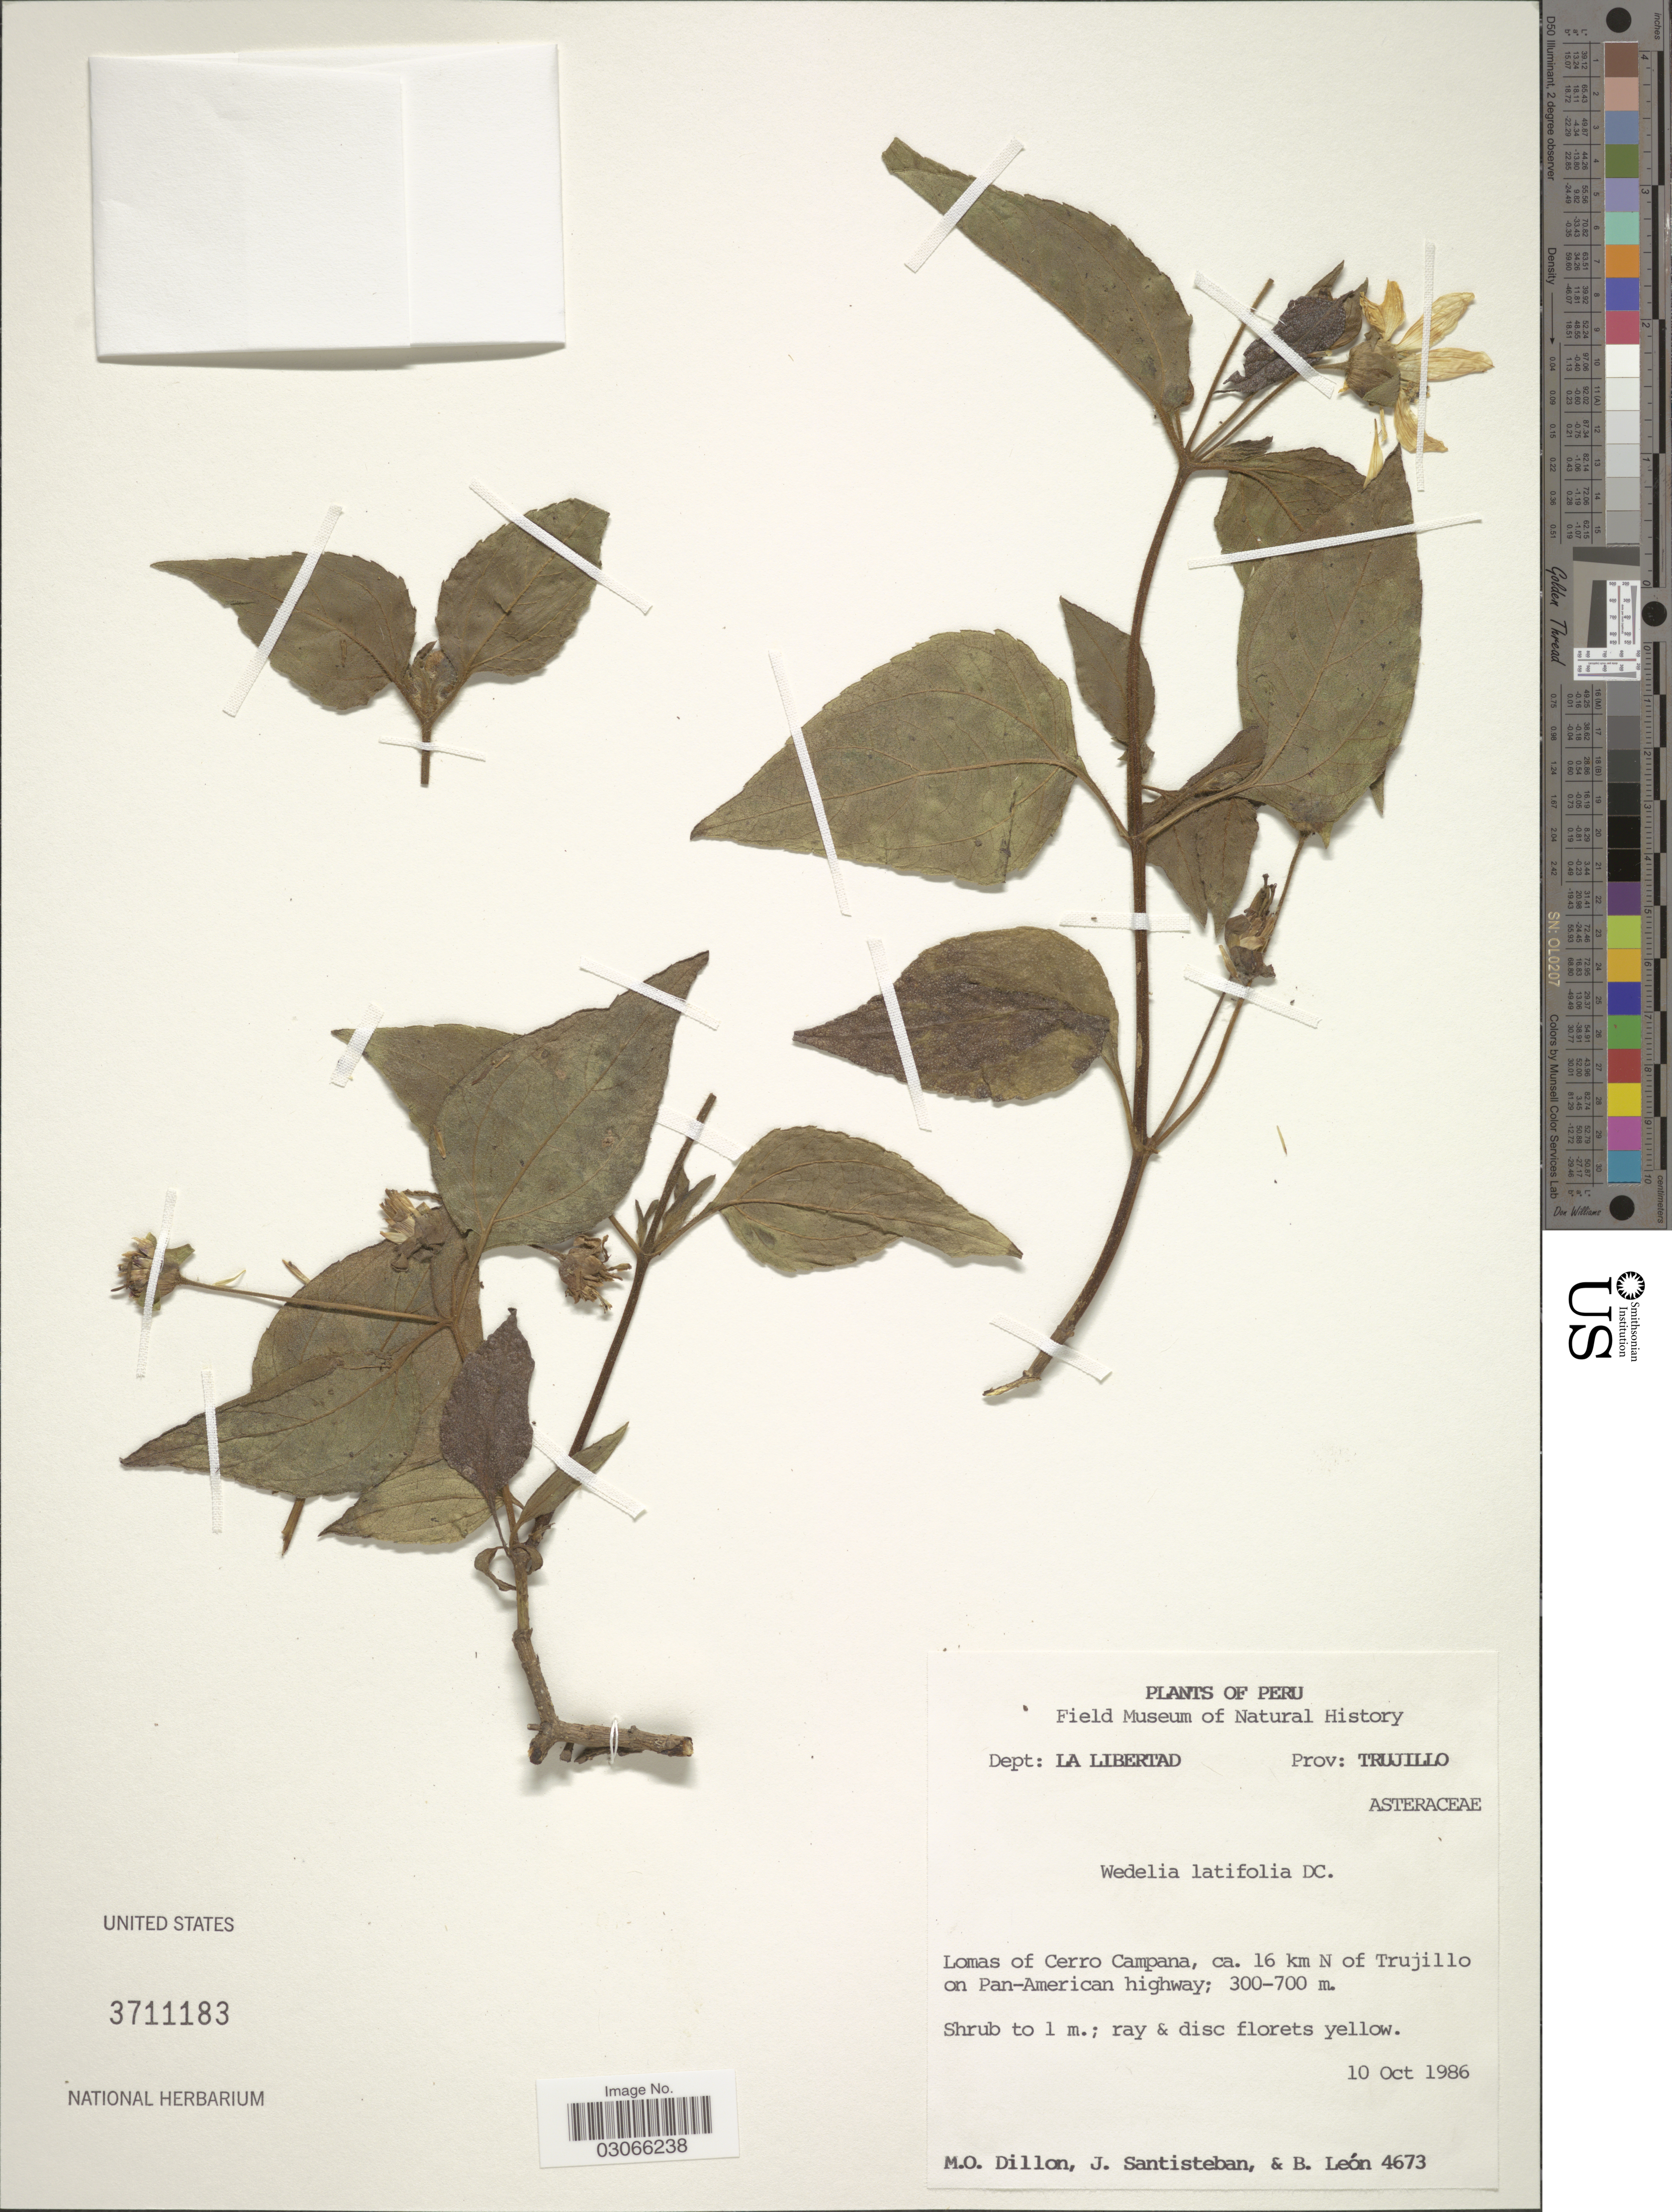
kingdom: Plantae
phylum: Tracheophyta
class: Magnoliopsida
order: Asterales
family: Asteraceae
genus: Wedelia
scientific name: Wedelia latifolia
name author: DC.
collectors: M. O. Dillon, J. Santisteban & B. León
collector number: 4673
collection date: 1986-10-10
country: Peru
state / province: La Libertad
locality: Dept: La Libertad Prov: Trujillo. Lomas of Cerro Campana, ca. 16 km N of Trujillo on Pan-American highway.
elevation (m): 300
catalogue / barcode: US 3711183